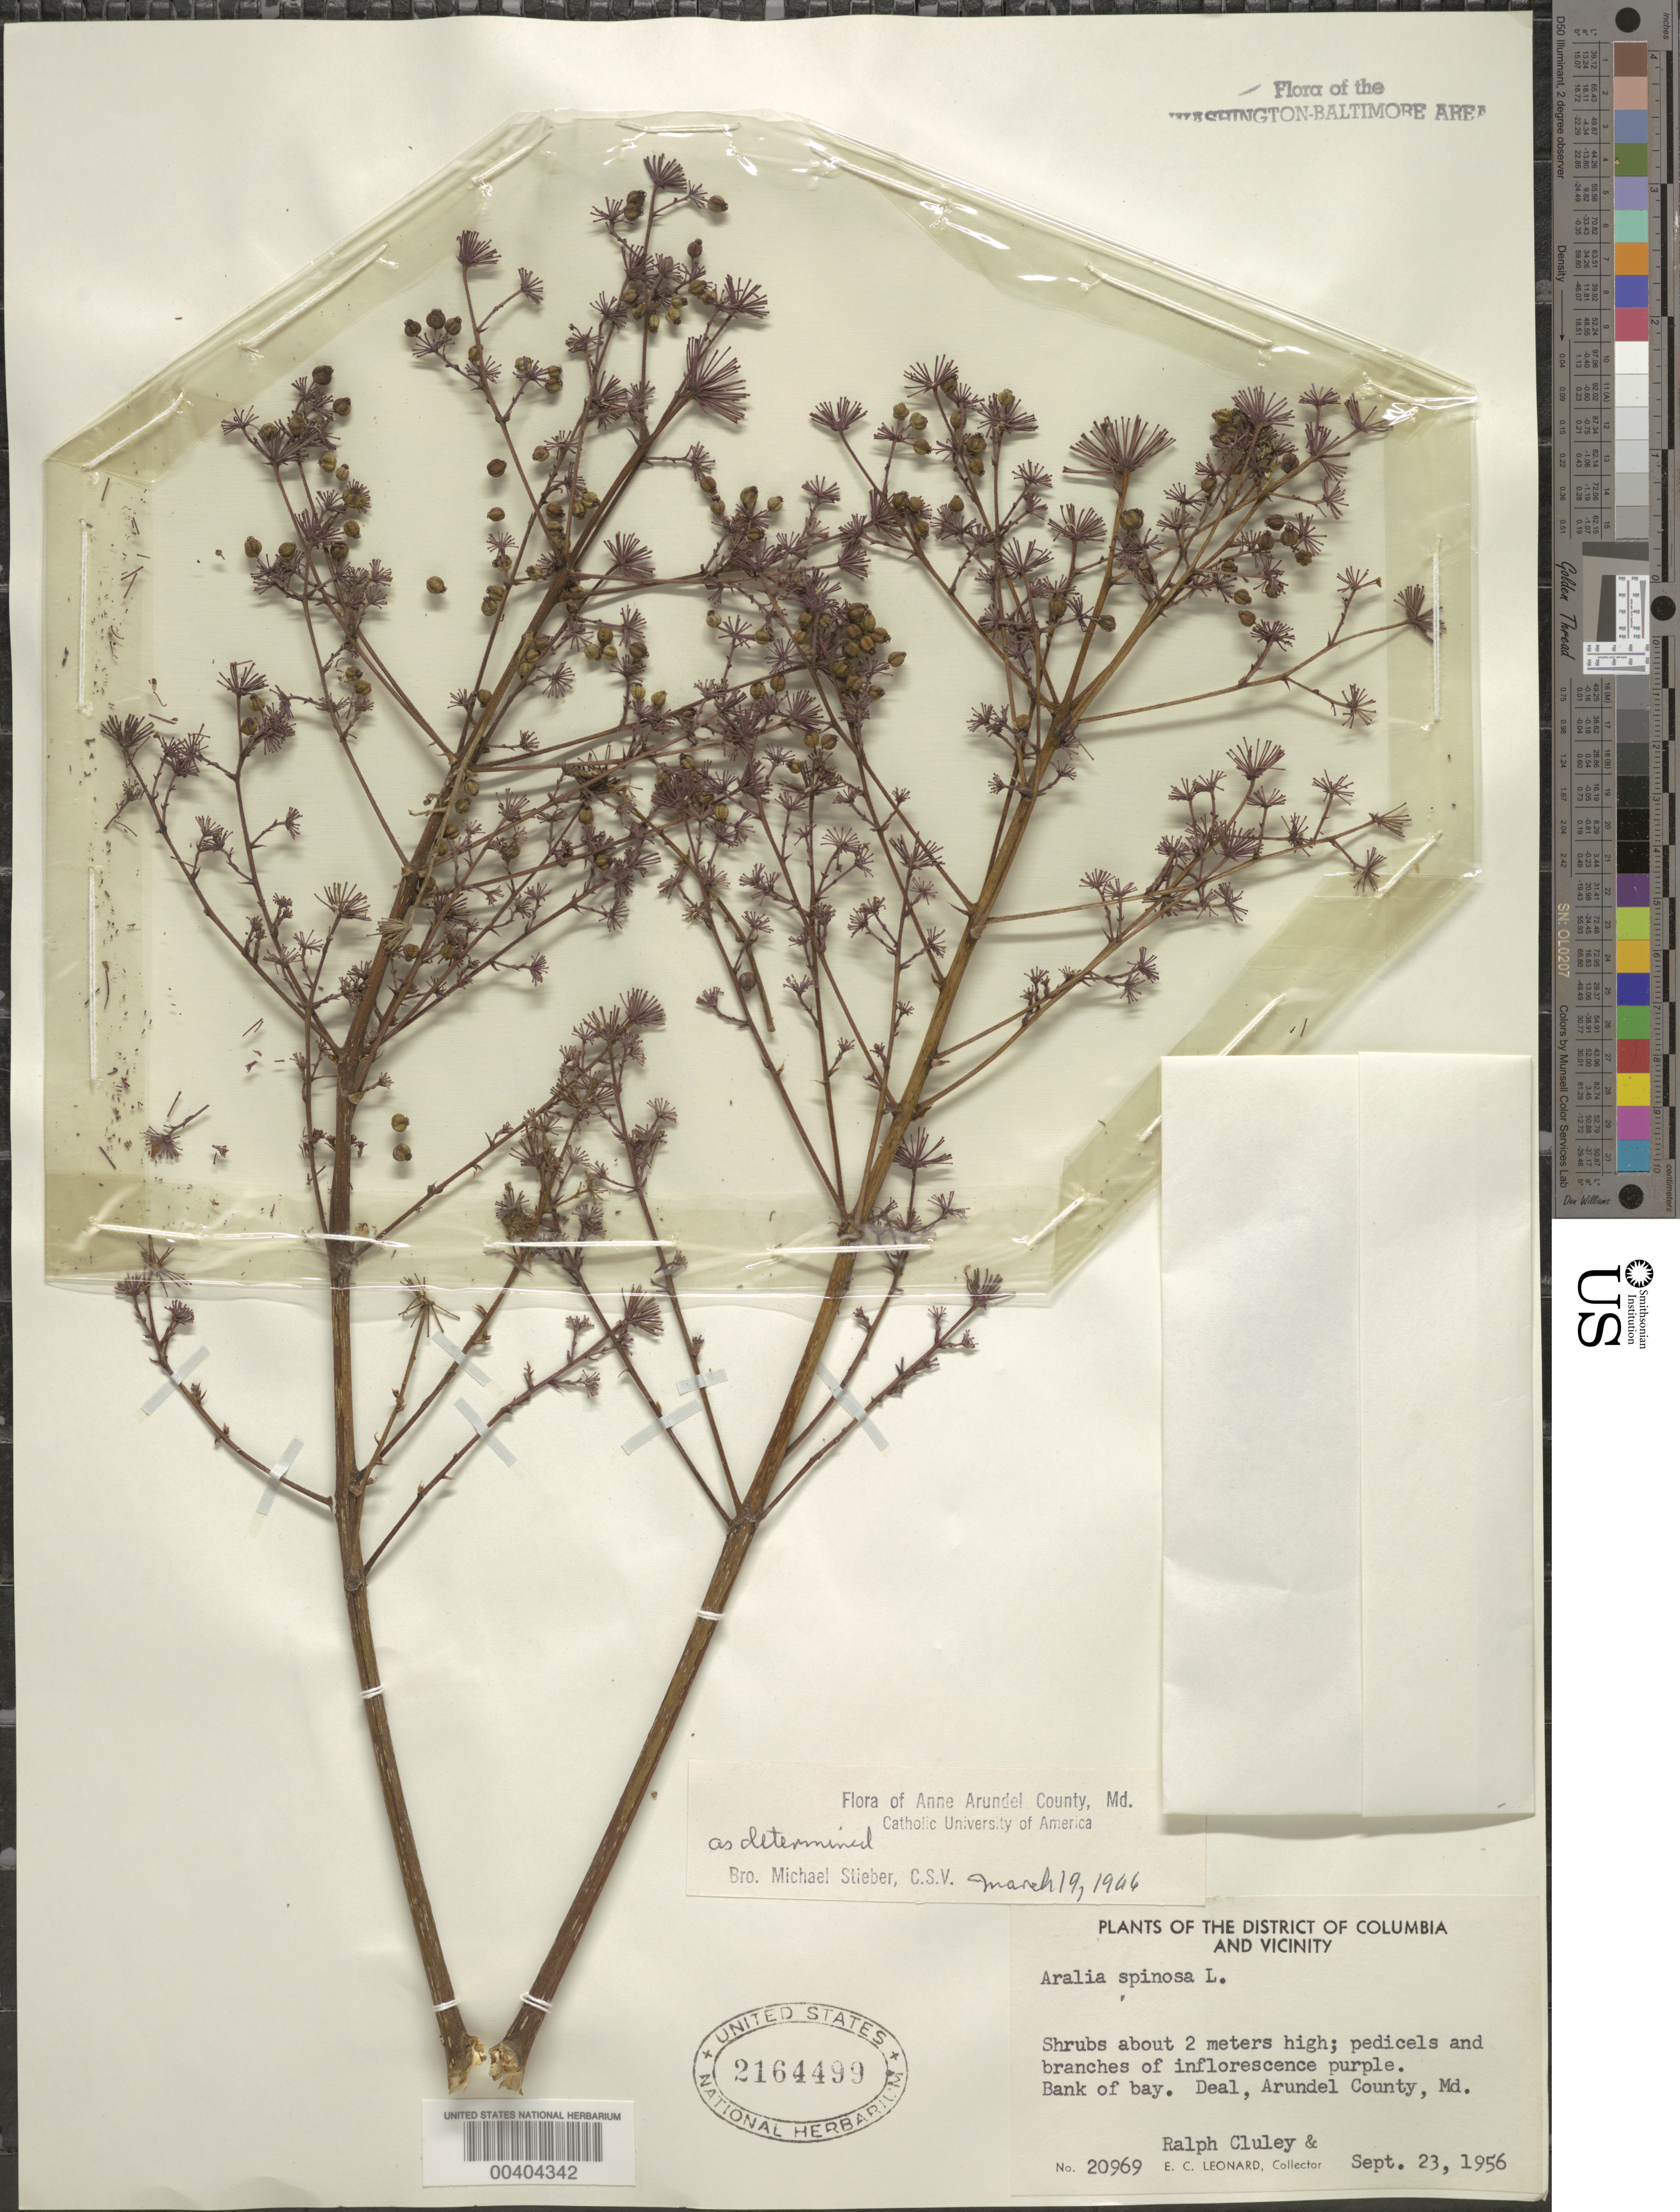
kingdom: Plantae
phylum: Tracheophyta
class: Magnoliopsida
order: Apiales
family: Araliaceae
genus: Aralia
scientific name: Aralia spinosa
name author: L.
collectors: R. Cluley & E. C. Leonard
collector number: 20969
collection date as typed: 23 Sep 1956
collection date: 1956-09-23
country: United States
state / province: Maryland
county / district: Anne Arundel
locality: Deale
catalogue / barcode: US 2164499